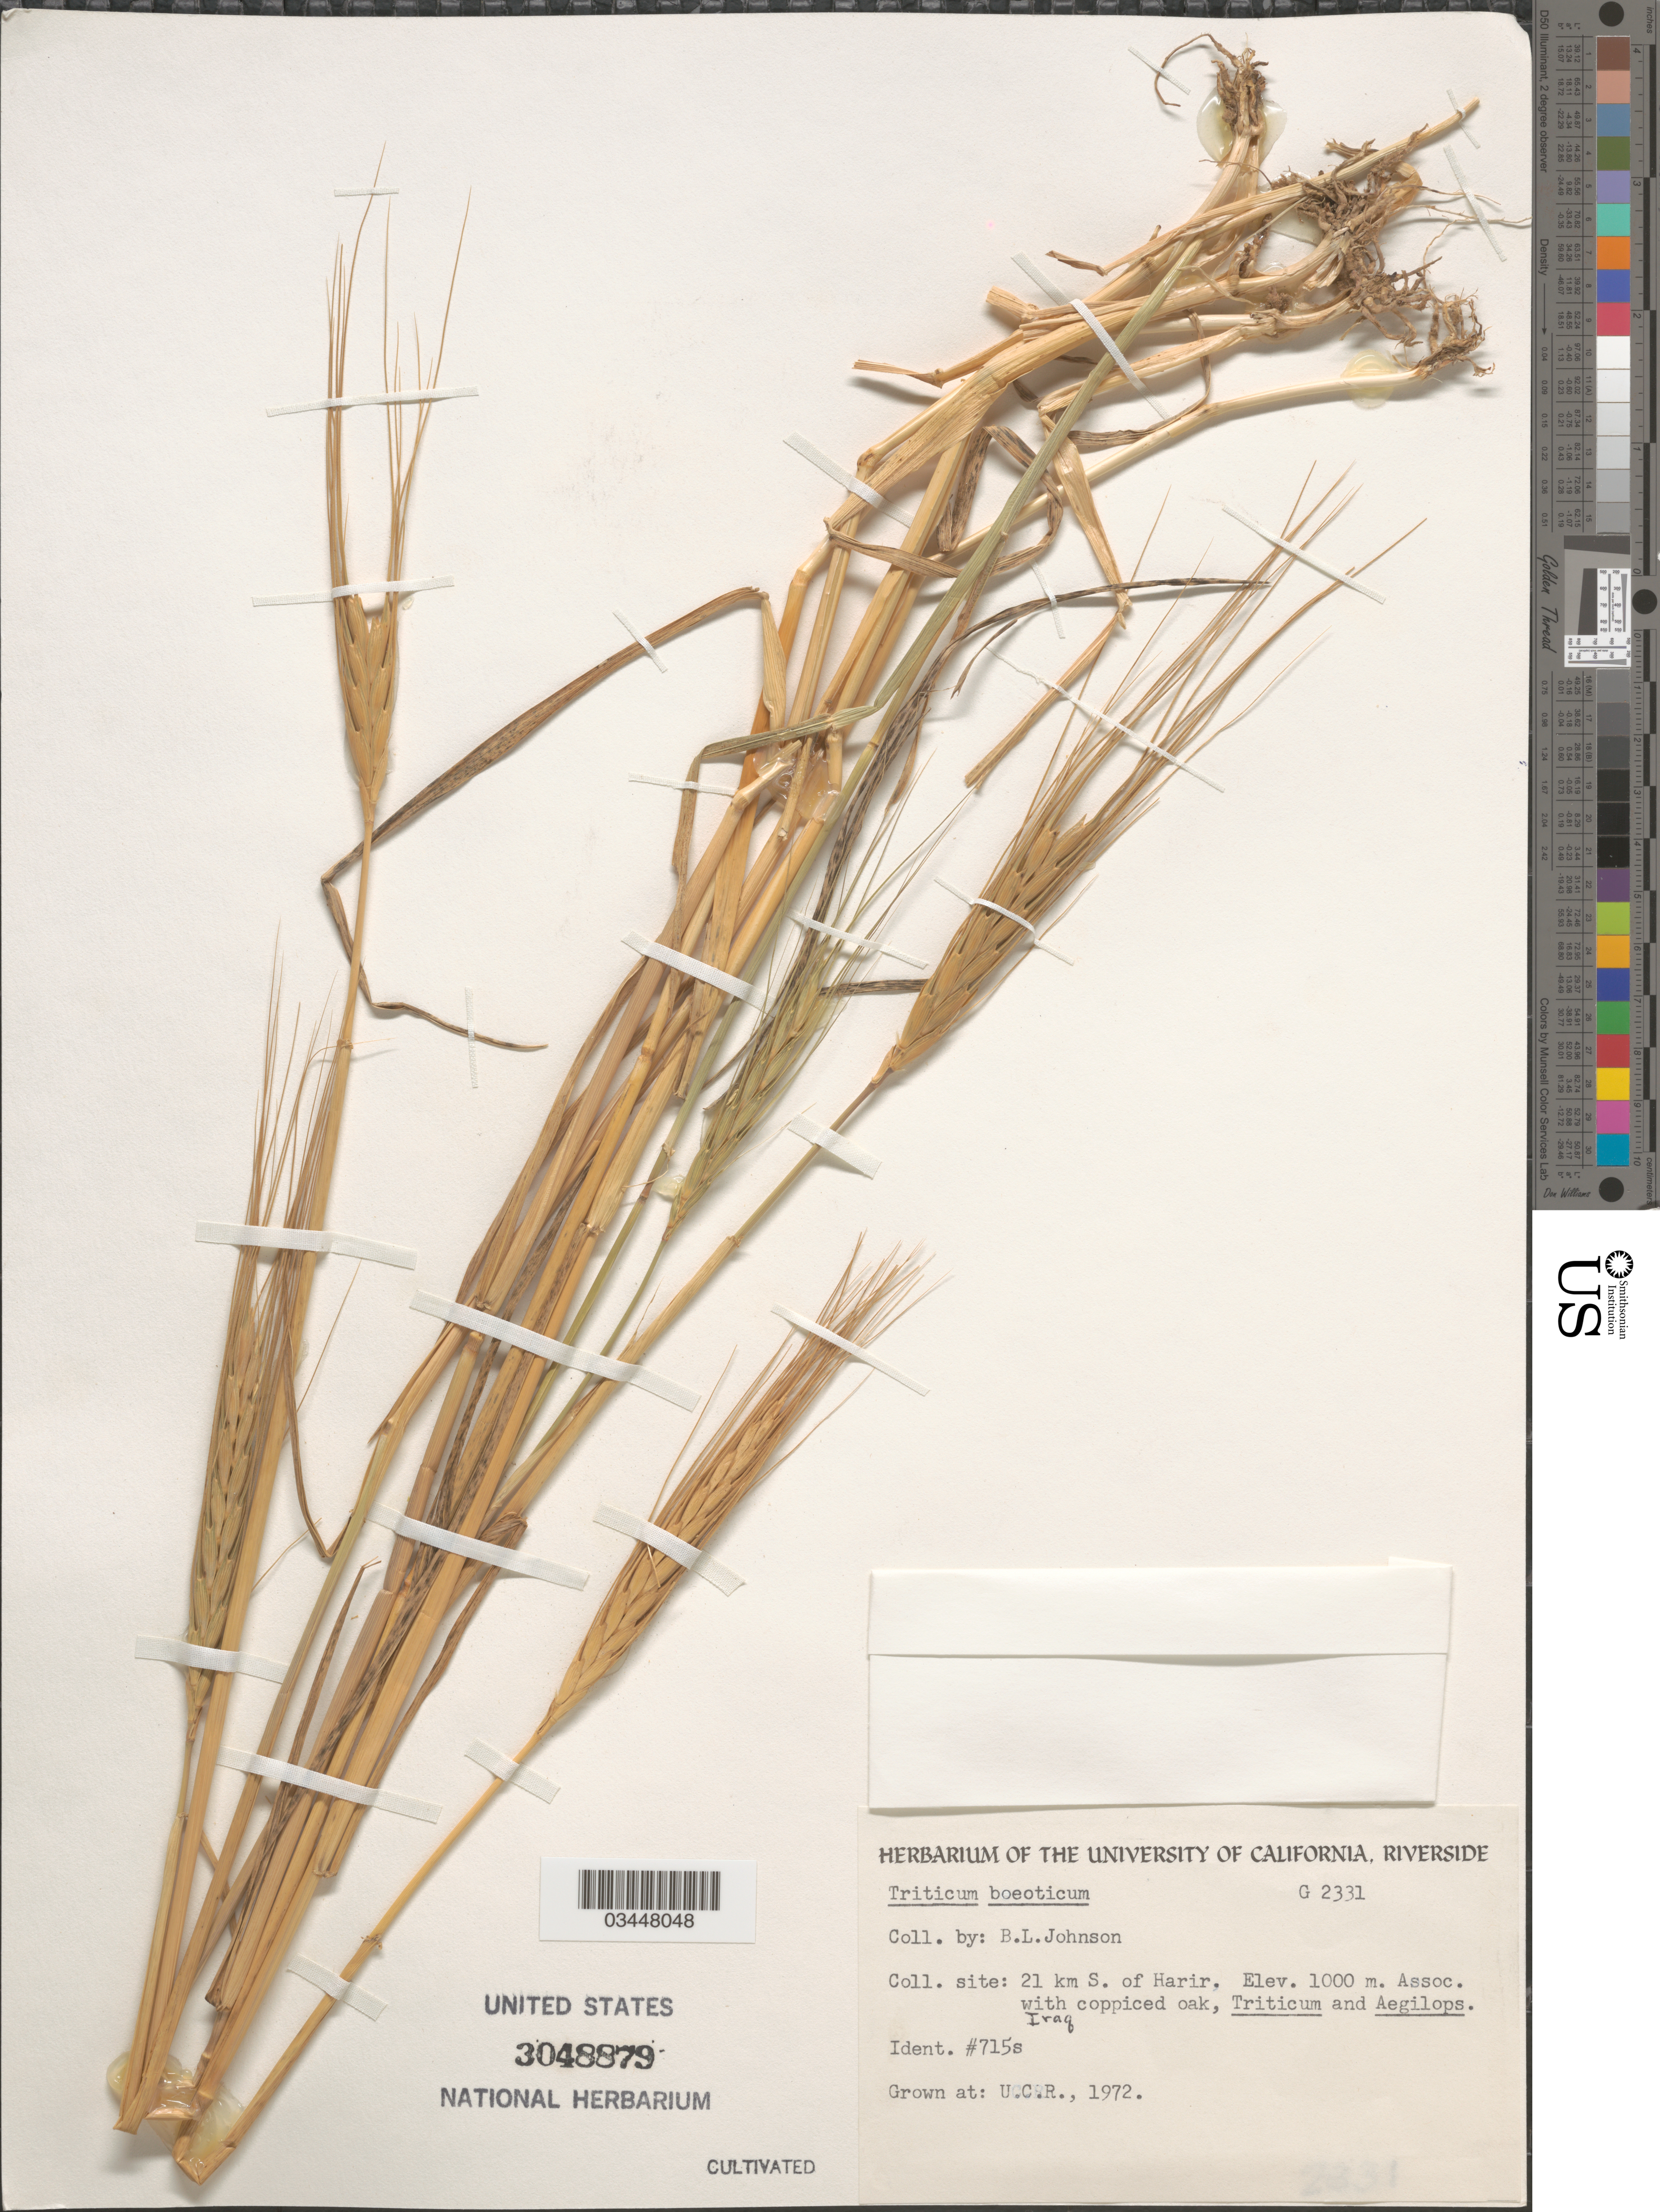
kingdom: Plantae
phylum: Tracheophyta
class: Liliopsida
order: Poales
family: Poaceae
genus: Triticum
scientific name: Triticum boeoticum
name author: Boiss.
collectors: ex herb. Univ. of California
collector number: G2331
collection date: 1972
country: United States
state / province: California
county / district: Riverside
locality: U.C.R.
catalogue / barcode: US 3048879